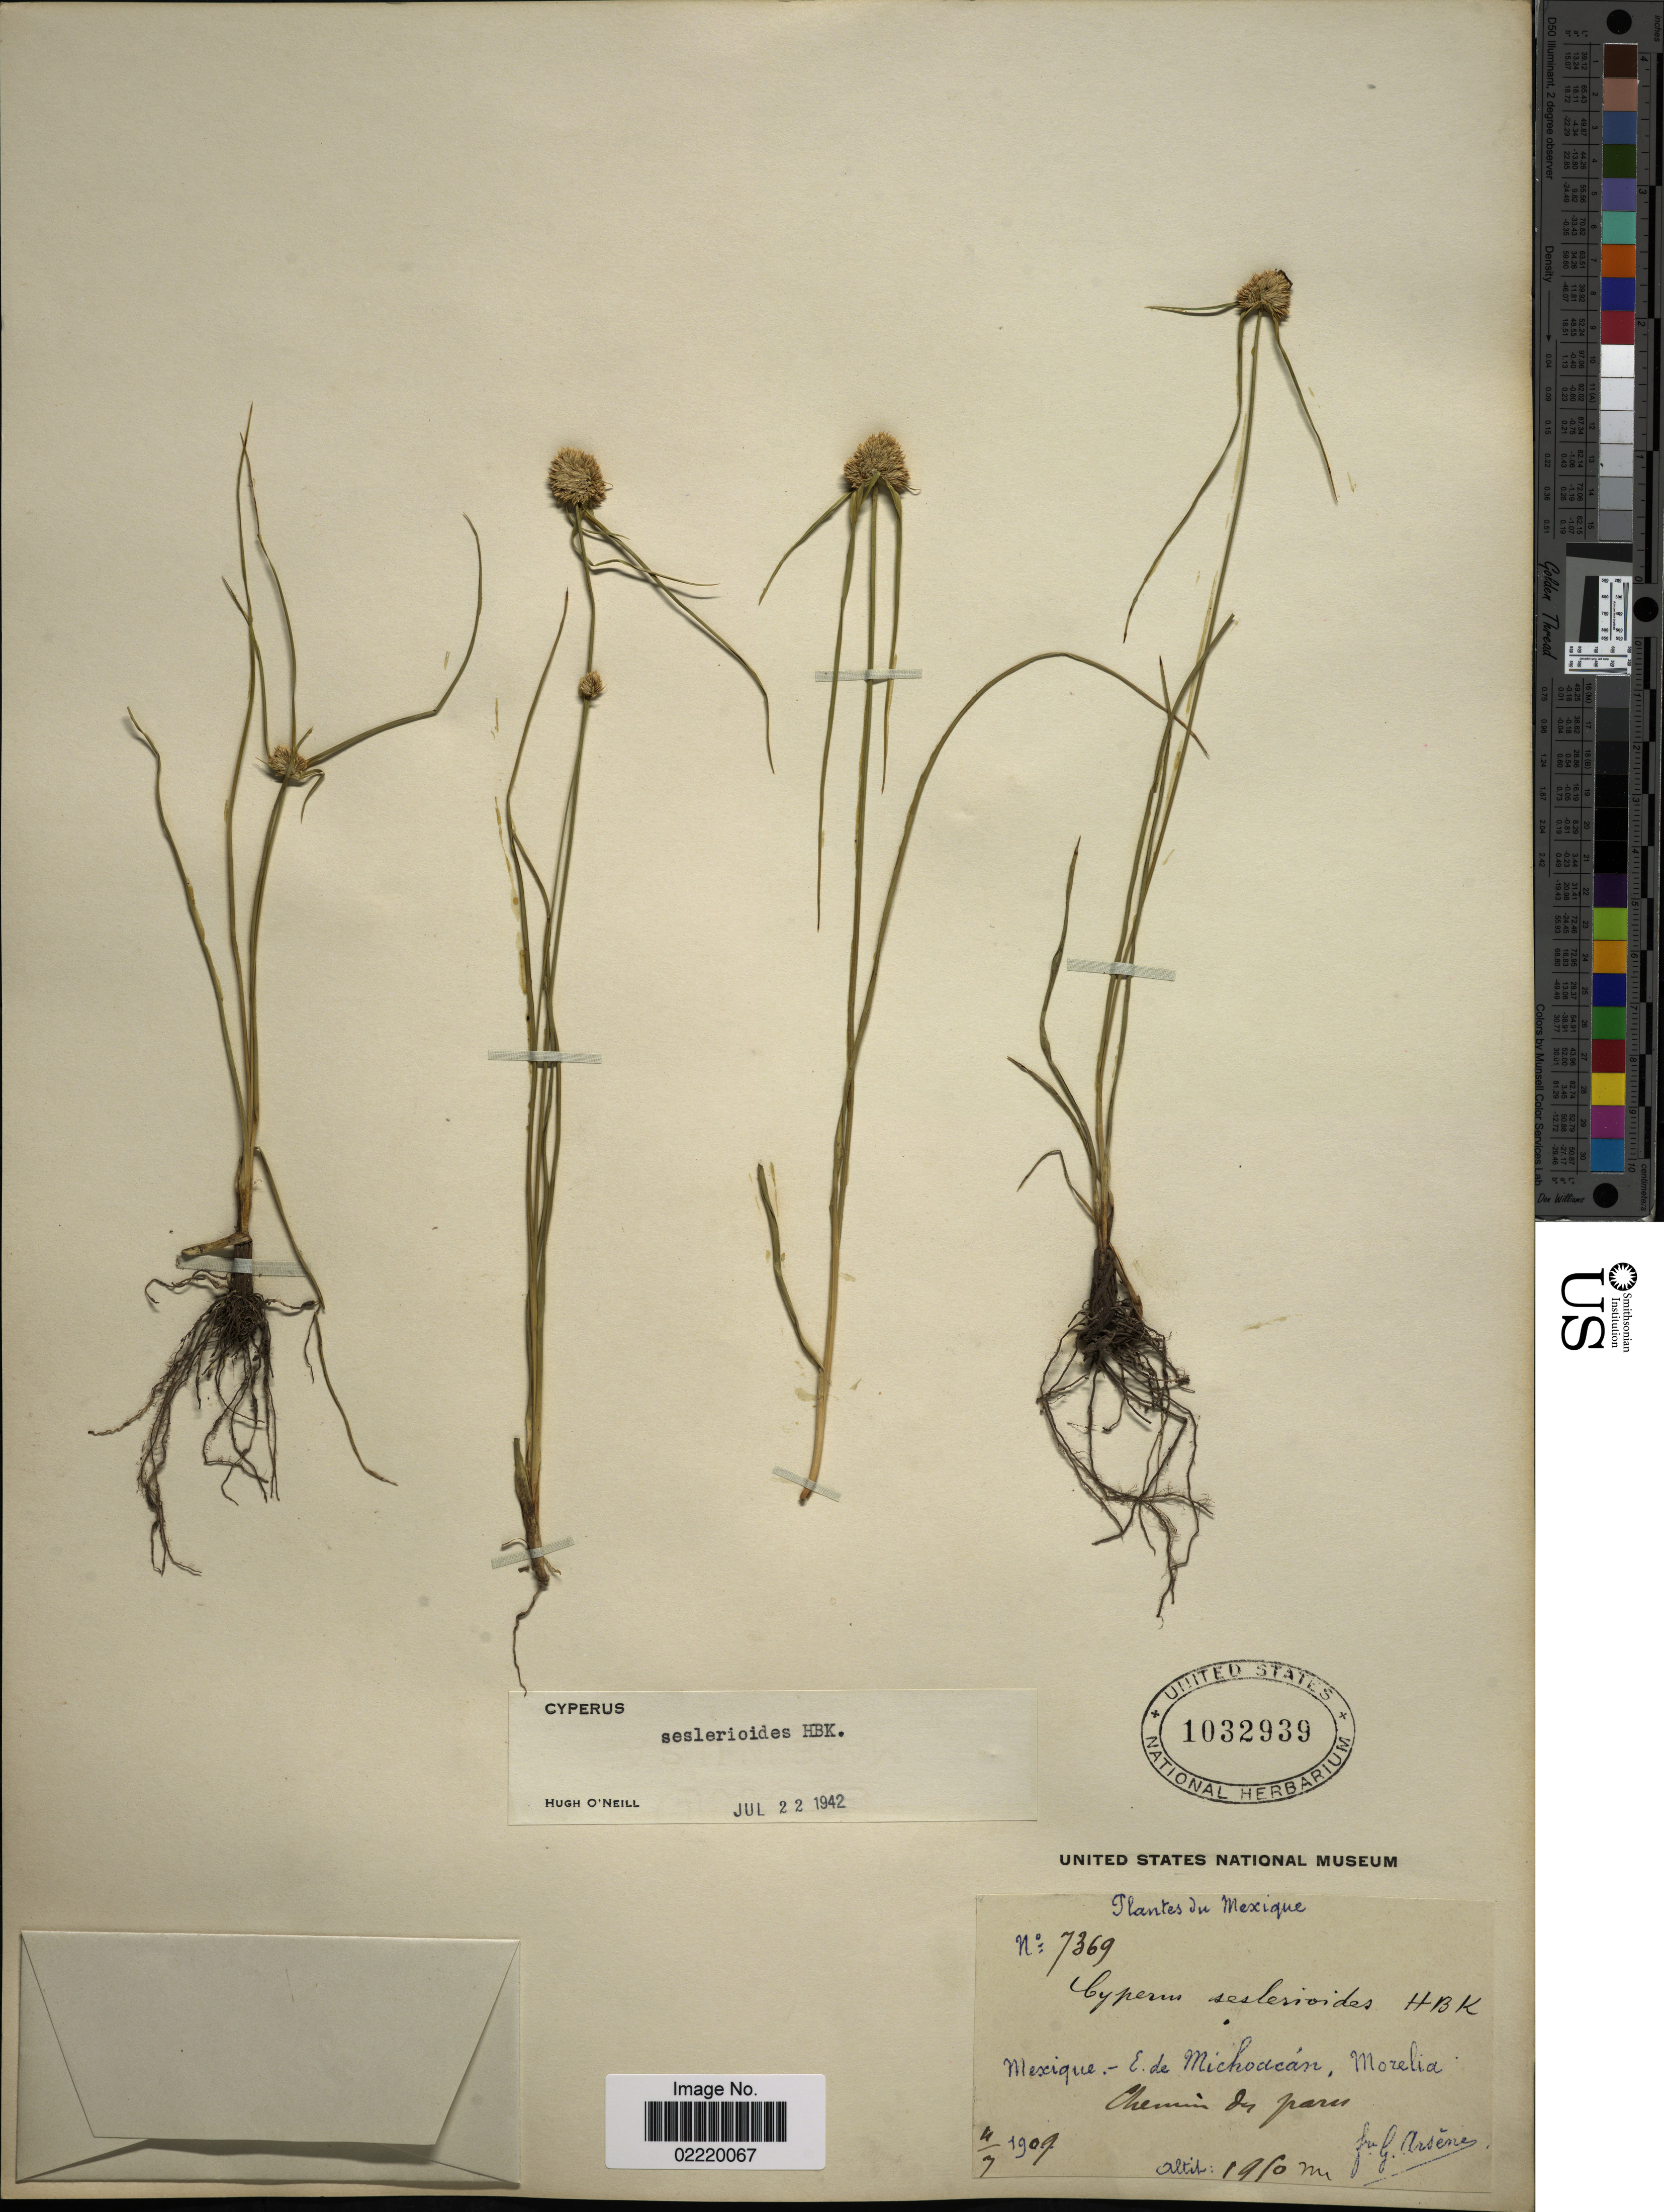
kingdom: Plantae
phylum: Tracheophyta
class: Liliopsida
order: Poales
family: Cyperaceae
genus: Cyperus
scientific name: Cyperus seslerioides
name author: Kunth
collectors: Bro. G. Arsène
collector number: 7369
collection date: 1909-07-04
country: Mexico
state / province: Michoacán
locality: Chemin du parcs [Park Path], Morelia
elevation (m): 1950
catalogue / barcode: US 1032939